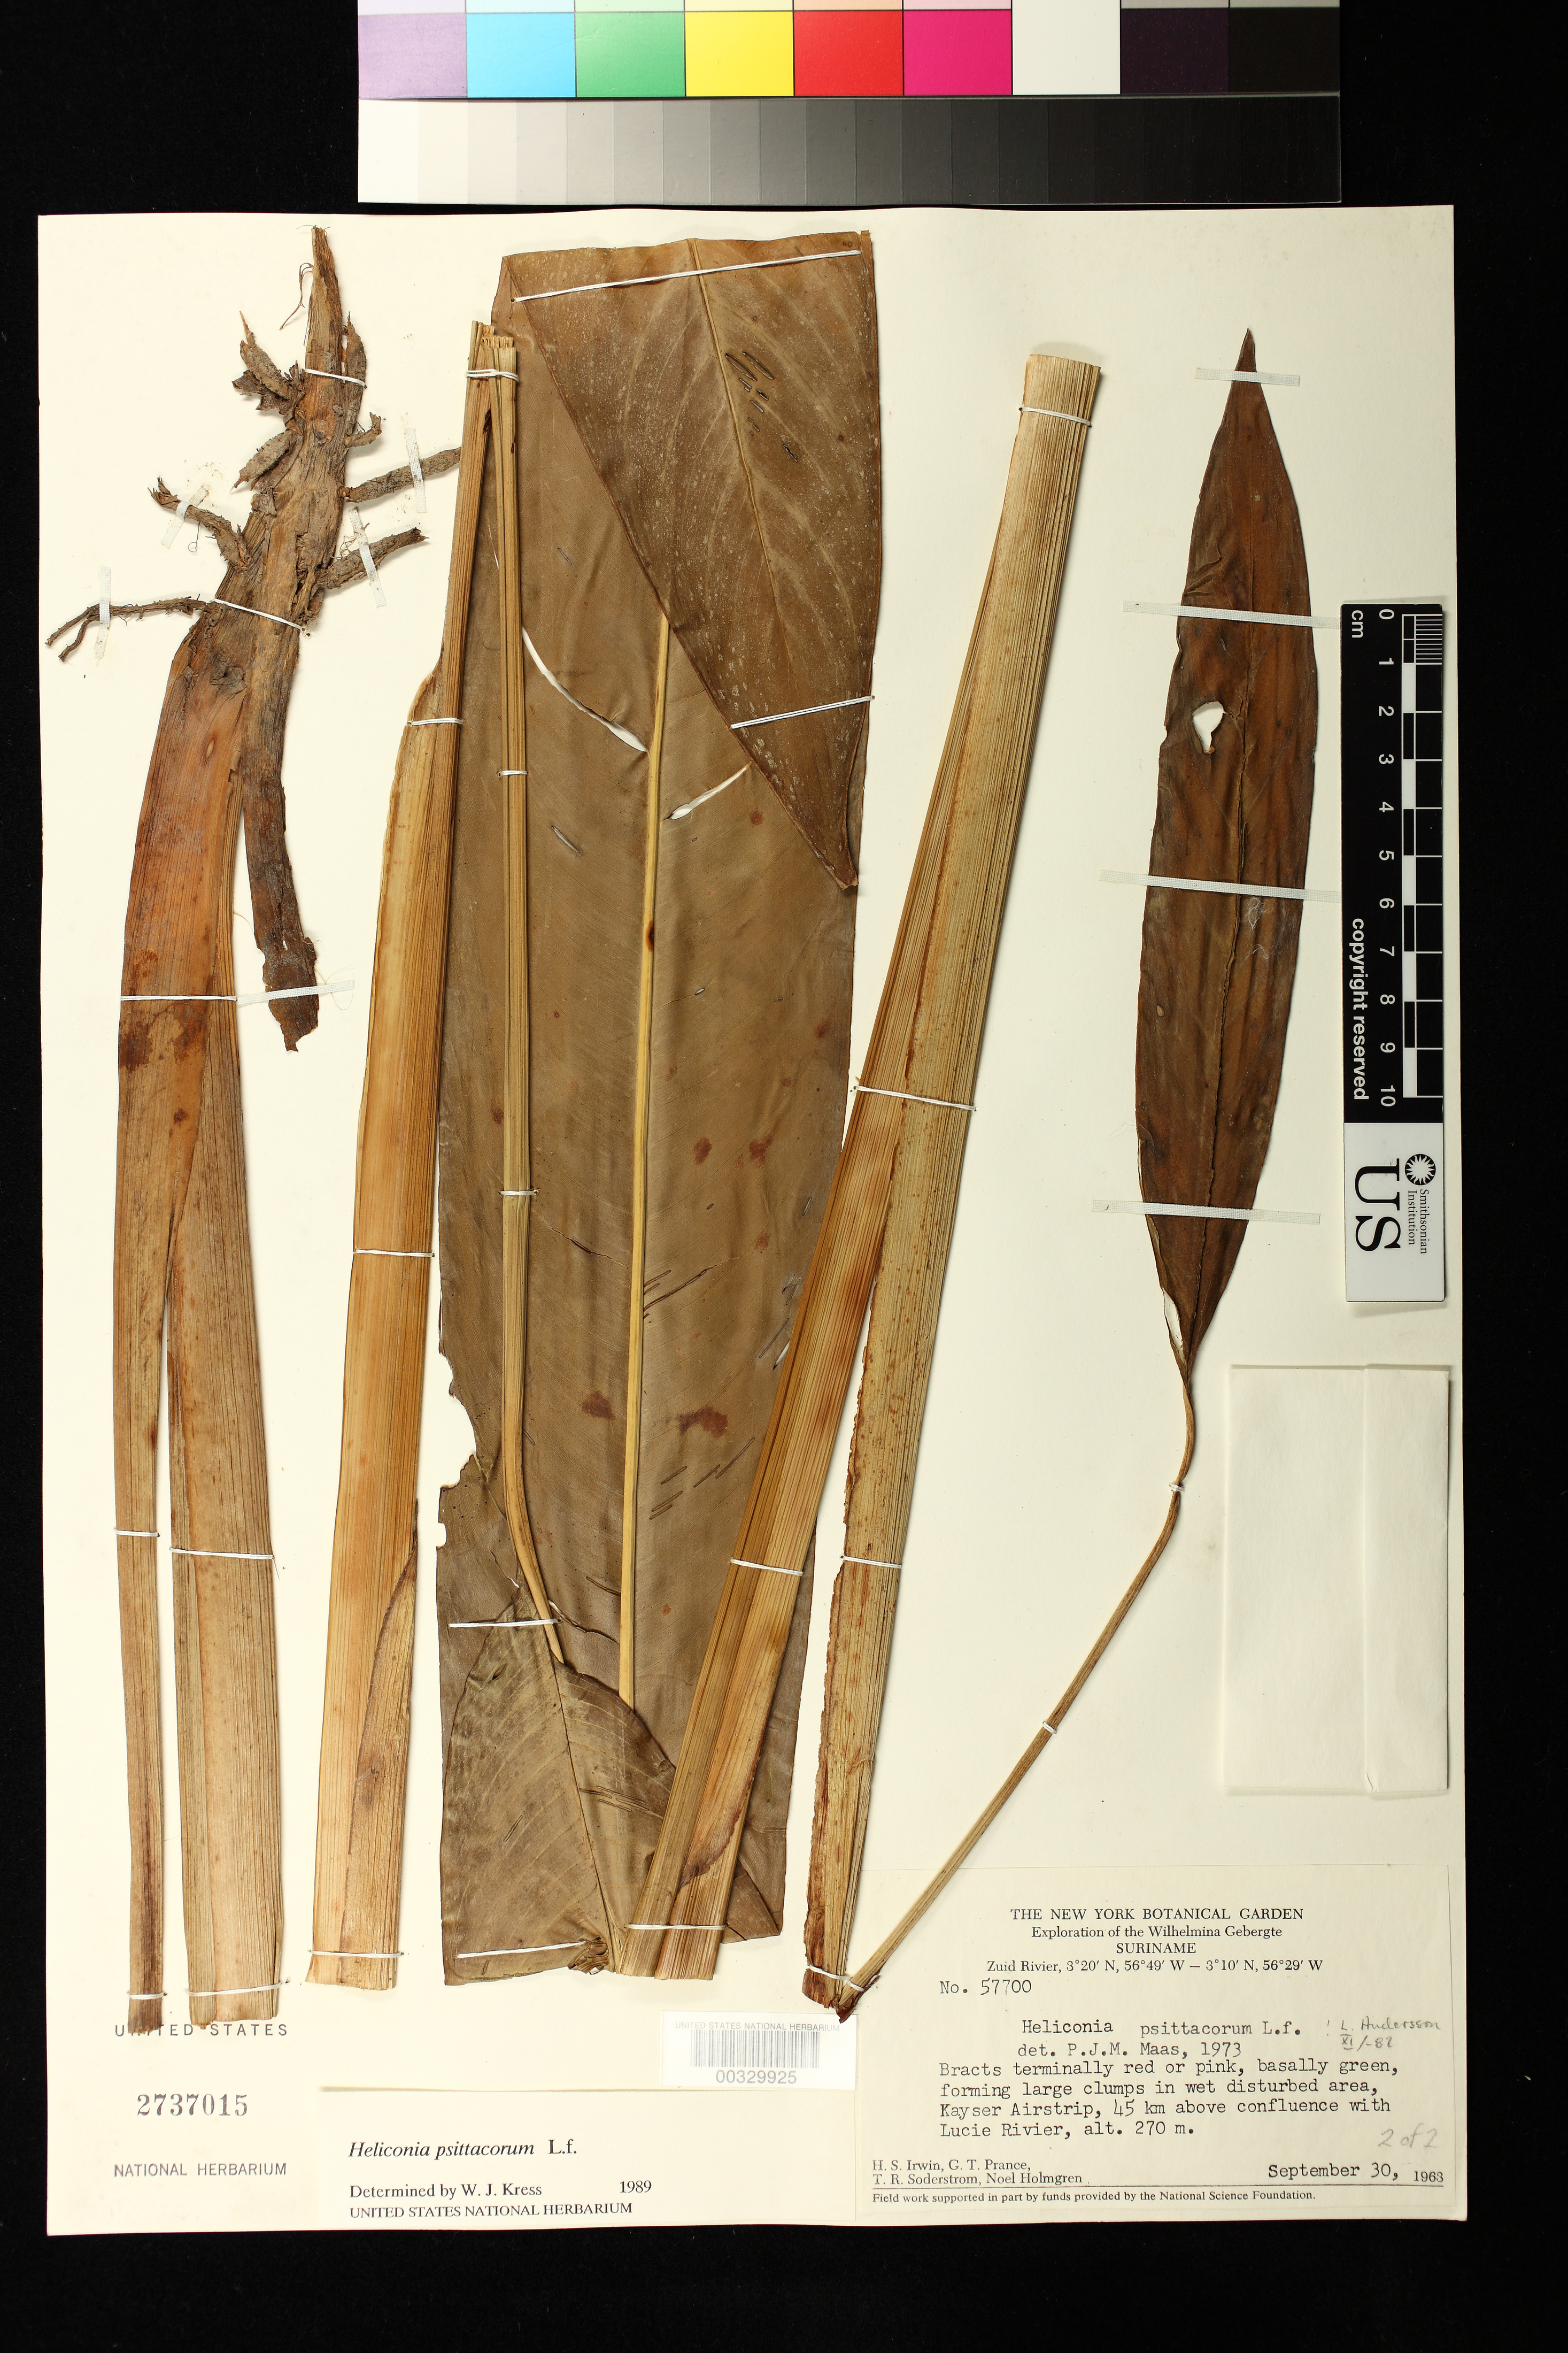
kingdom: Plantae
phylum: Tracheophyta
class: Liliopsida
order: Zingiberales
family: Heliconiaceae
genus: Heliconia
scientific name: Heliconia psittacorum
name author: L. f.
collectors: H. Irwin, G. T. Prance, T. R. Soderstrom & N. H. Holmgren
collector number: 57700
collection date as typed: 30 Sep 1963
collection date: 1963-09-30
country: Suriname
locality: Exploration of wilhelmina gebergte, kayser airstrip, 45 km above confluence with lucie rivier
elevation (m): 270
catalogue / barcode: US 2737015